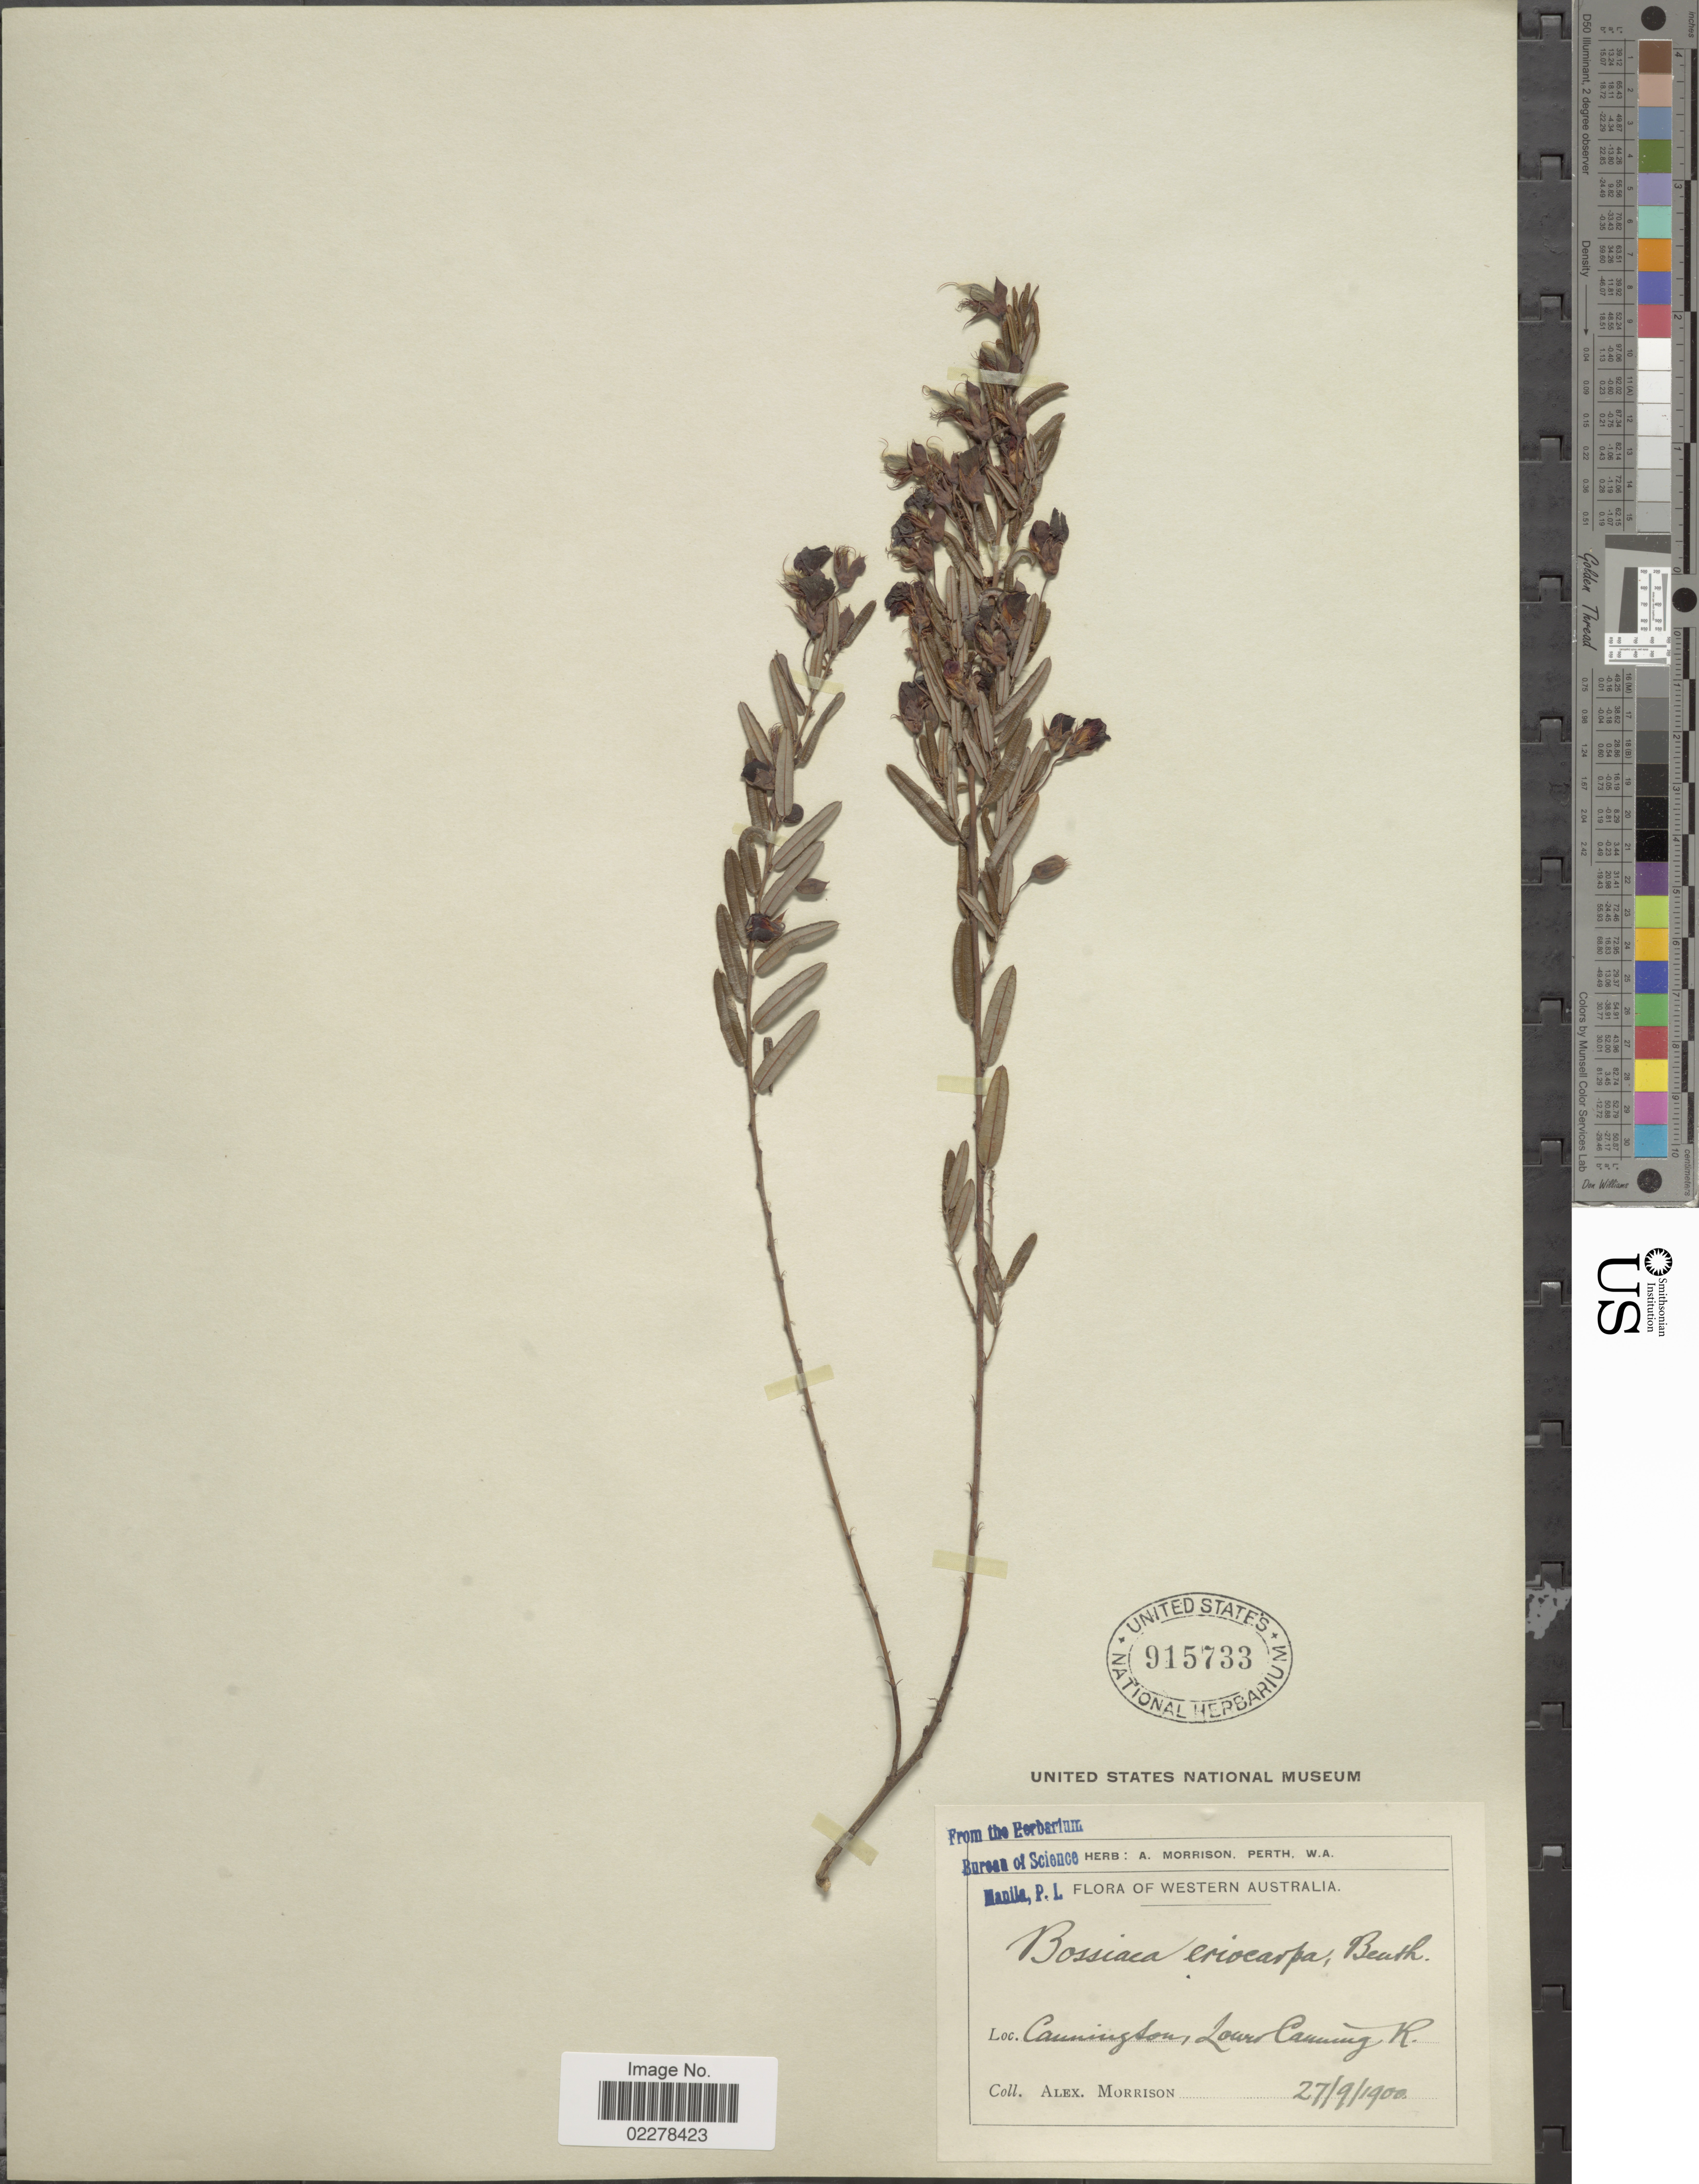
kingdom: Plantae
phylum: Tracheophyta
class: Magnoliopsida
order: Fabales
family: Fabaceae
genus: Bossiaea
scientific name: Bossiaea eriocarpa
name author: Benth.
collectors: A. Morrison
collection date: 1900-09-27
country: Australia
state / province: Western Australia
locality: Cannington, Lower Canning R.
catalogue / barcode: US 915733